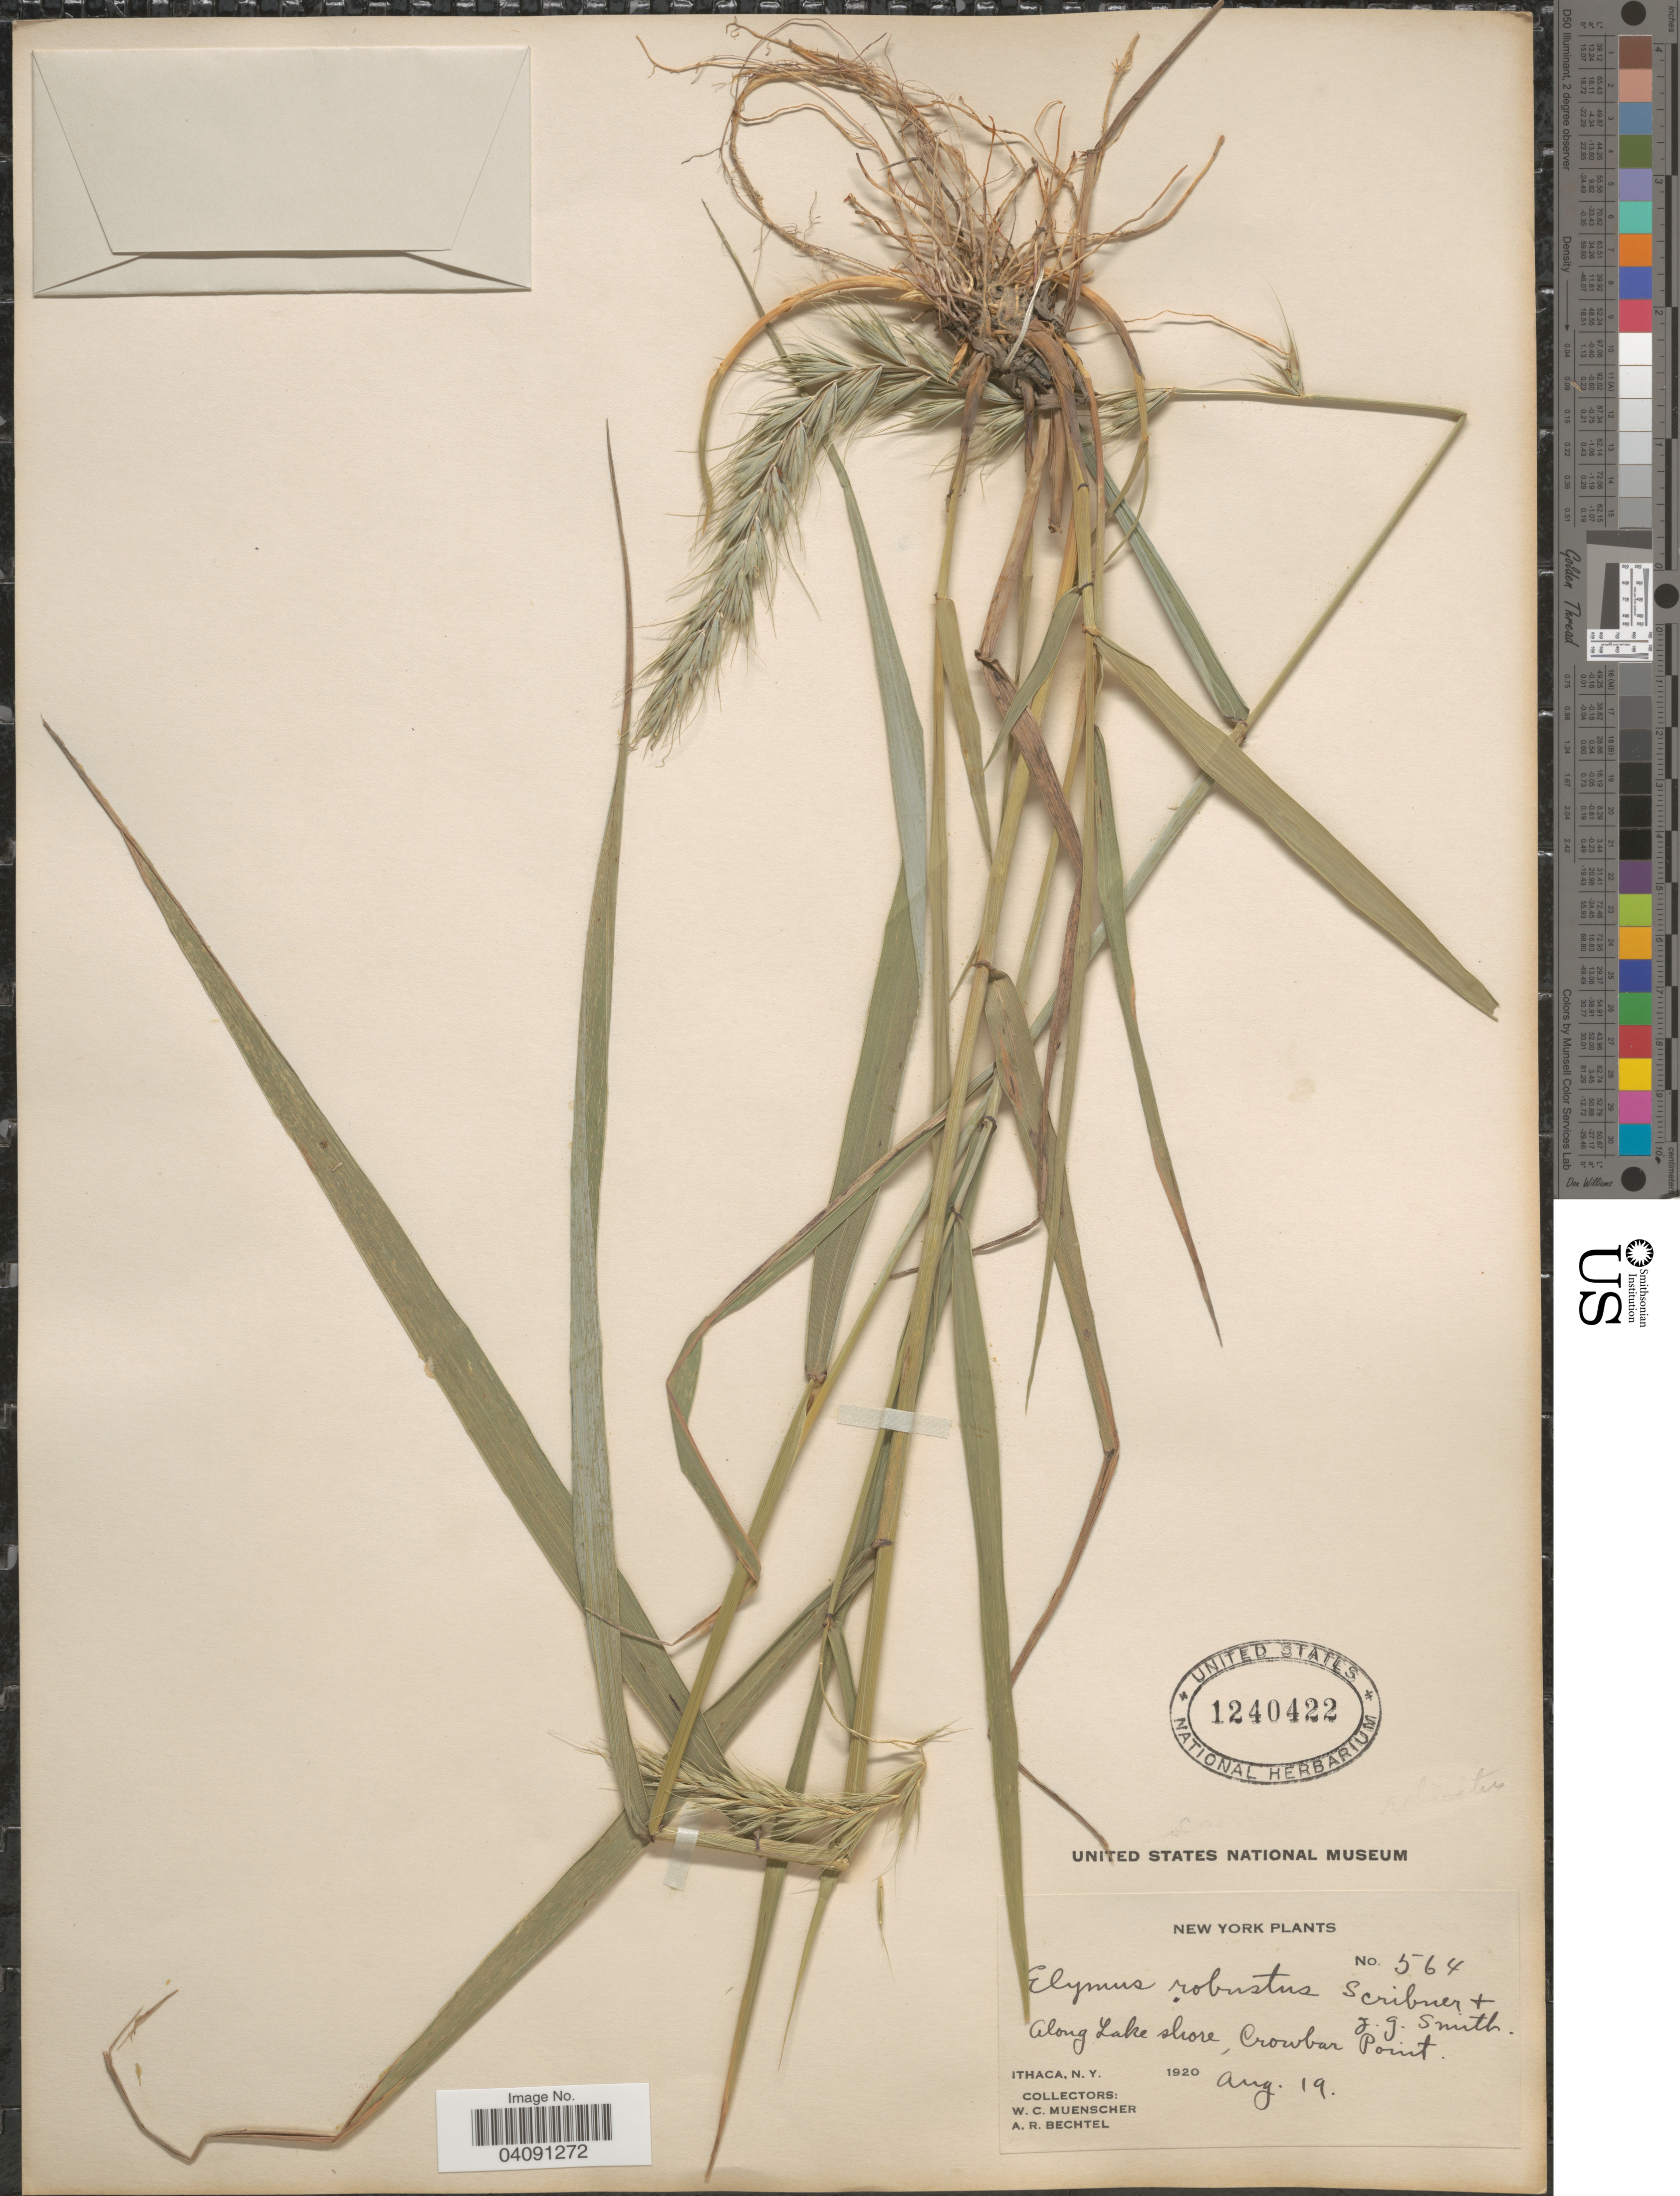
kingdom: Plantae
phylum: Tracheophyta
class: Liliopsida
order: Poales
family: Poaceae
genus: Elymus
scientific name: Elymus canadensis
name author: L.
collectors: W. Muenscher & A. Bechtel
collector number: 564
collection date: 1920-08-19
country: United States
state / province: New York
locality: Along Lake shore, Crowbar Point. Ithaca.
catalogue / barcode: US 1240422